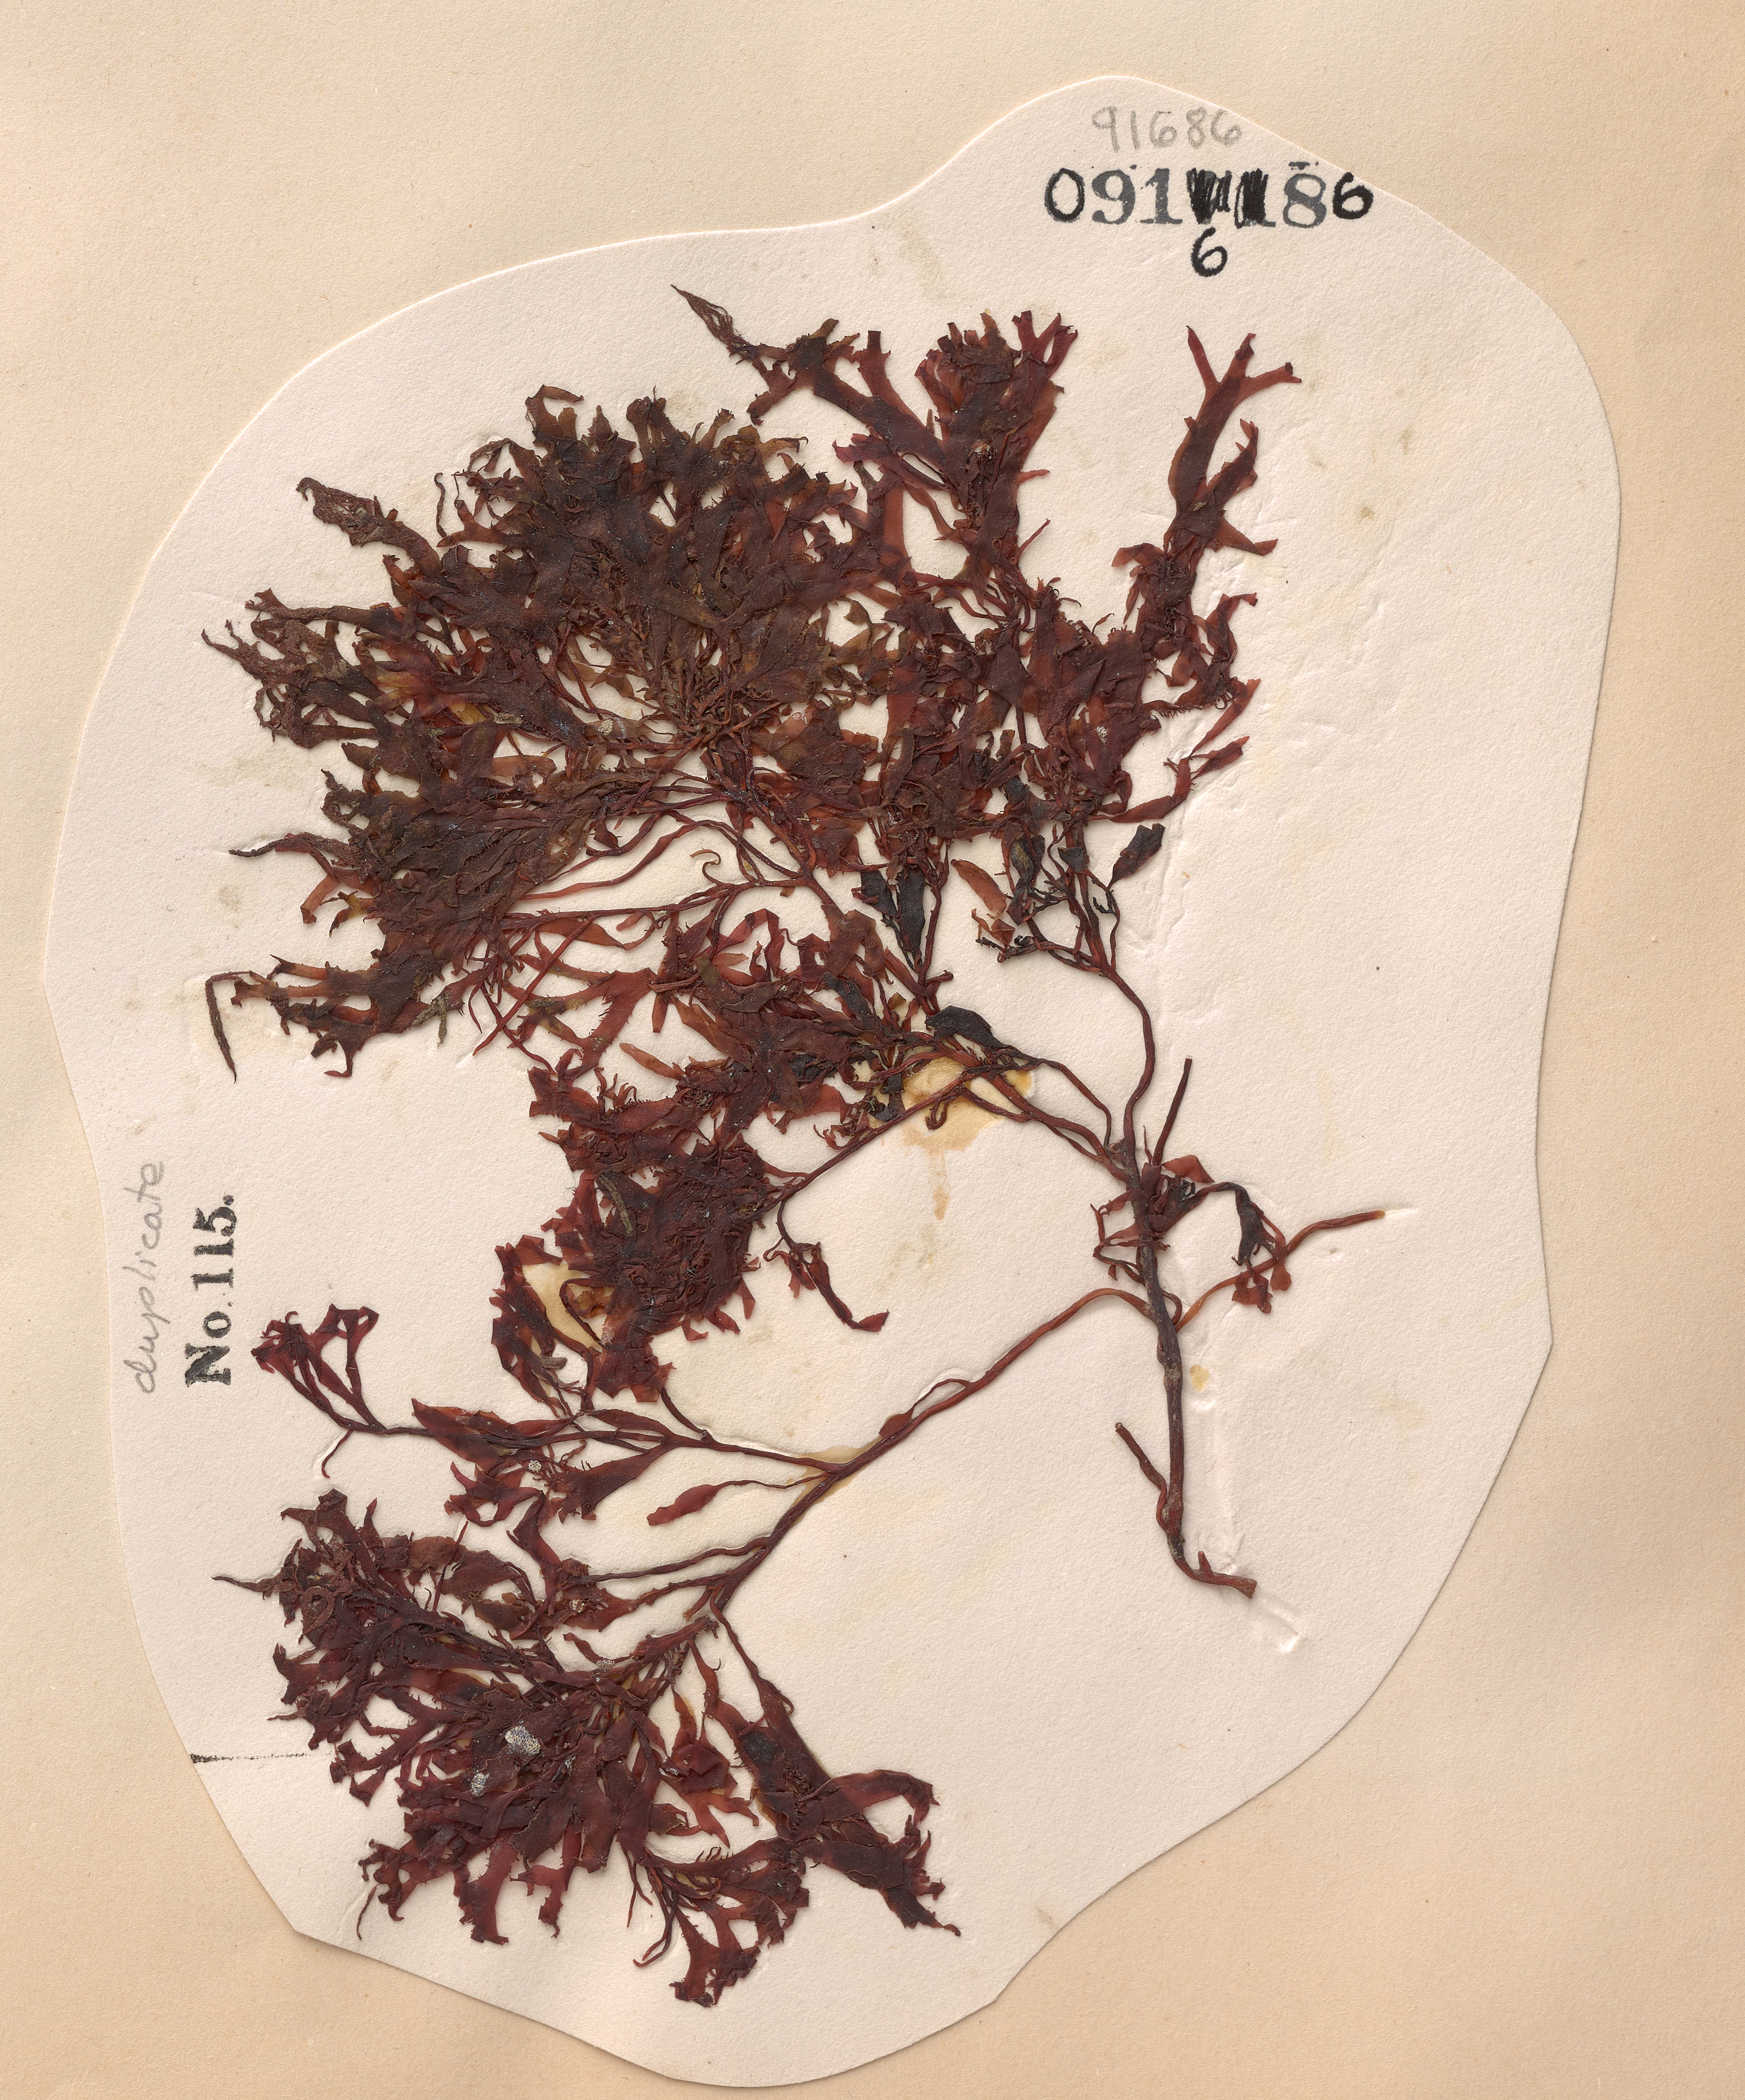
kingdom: Plantae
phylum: Rhodophyta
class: Florideophyceae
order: Gigartinales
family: Phyllophoraceae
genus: Coccotylus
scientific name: Coccotylus truncatus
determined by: Wynne, M. J.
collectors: C. Durant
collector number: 115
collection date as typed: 1850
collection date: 1850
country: United States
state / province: New York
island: Staten Island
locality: Hurlgate, Red Hook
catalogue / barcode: US 91686